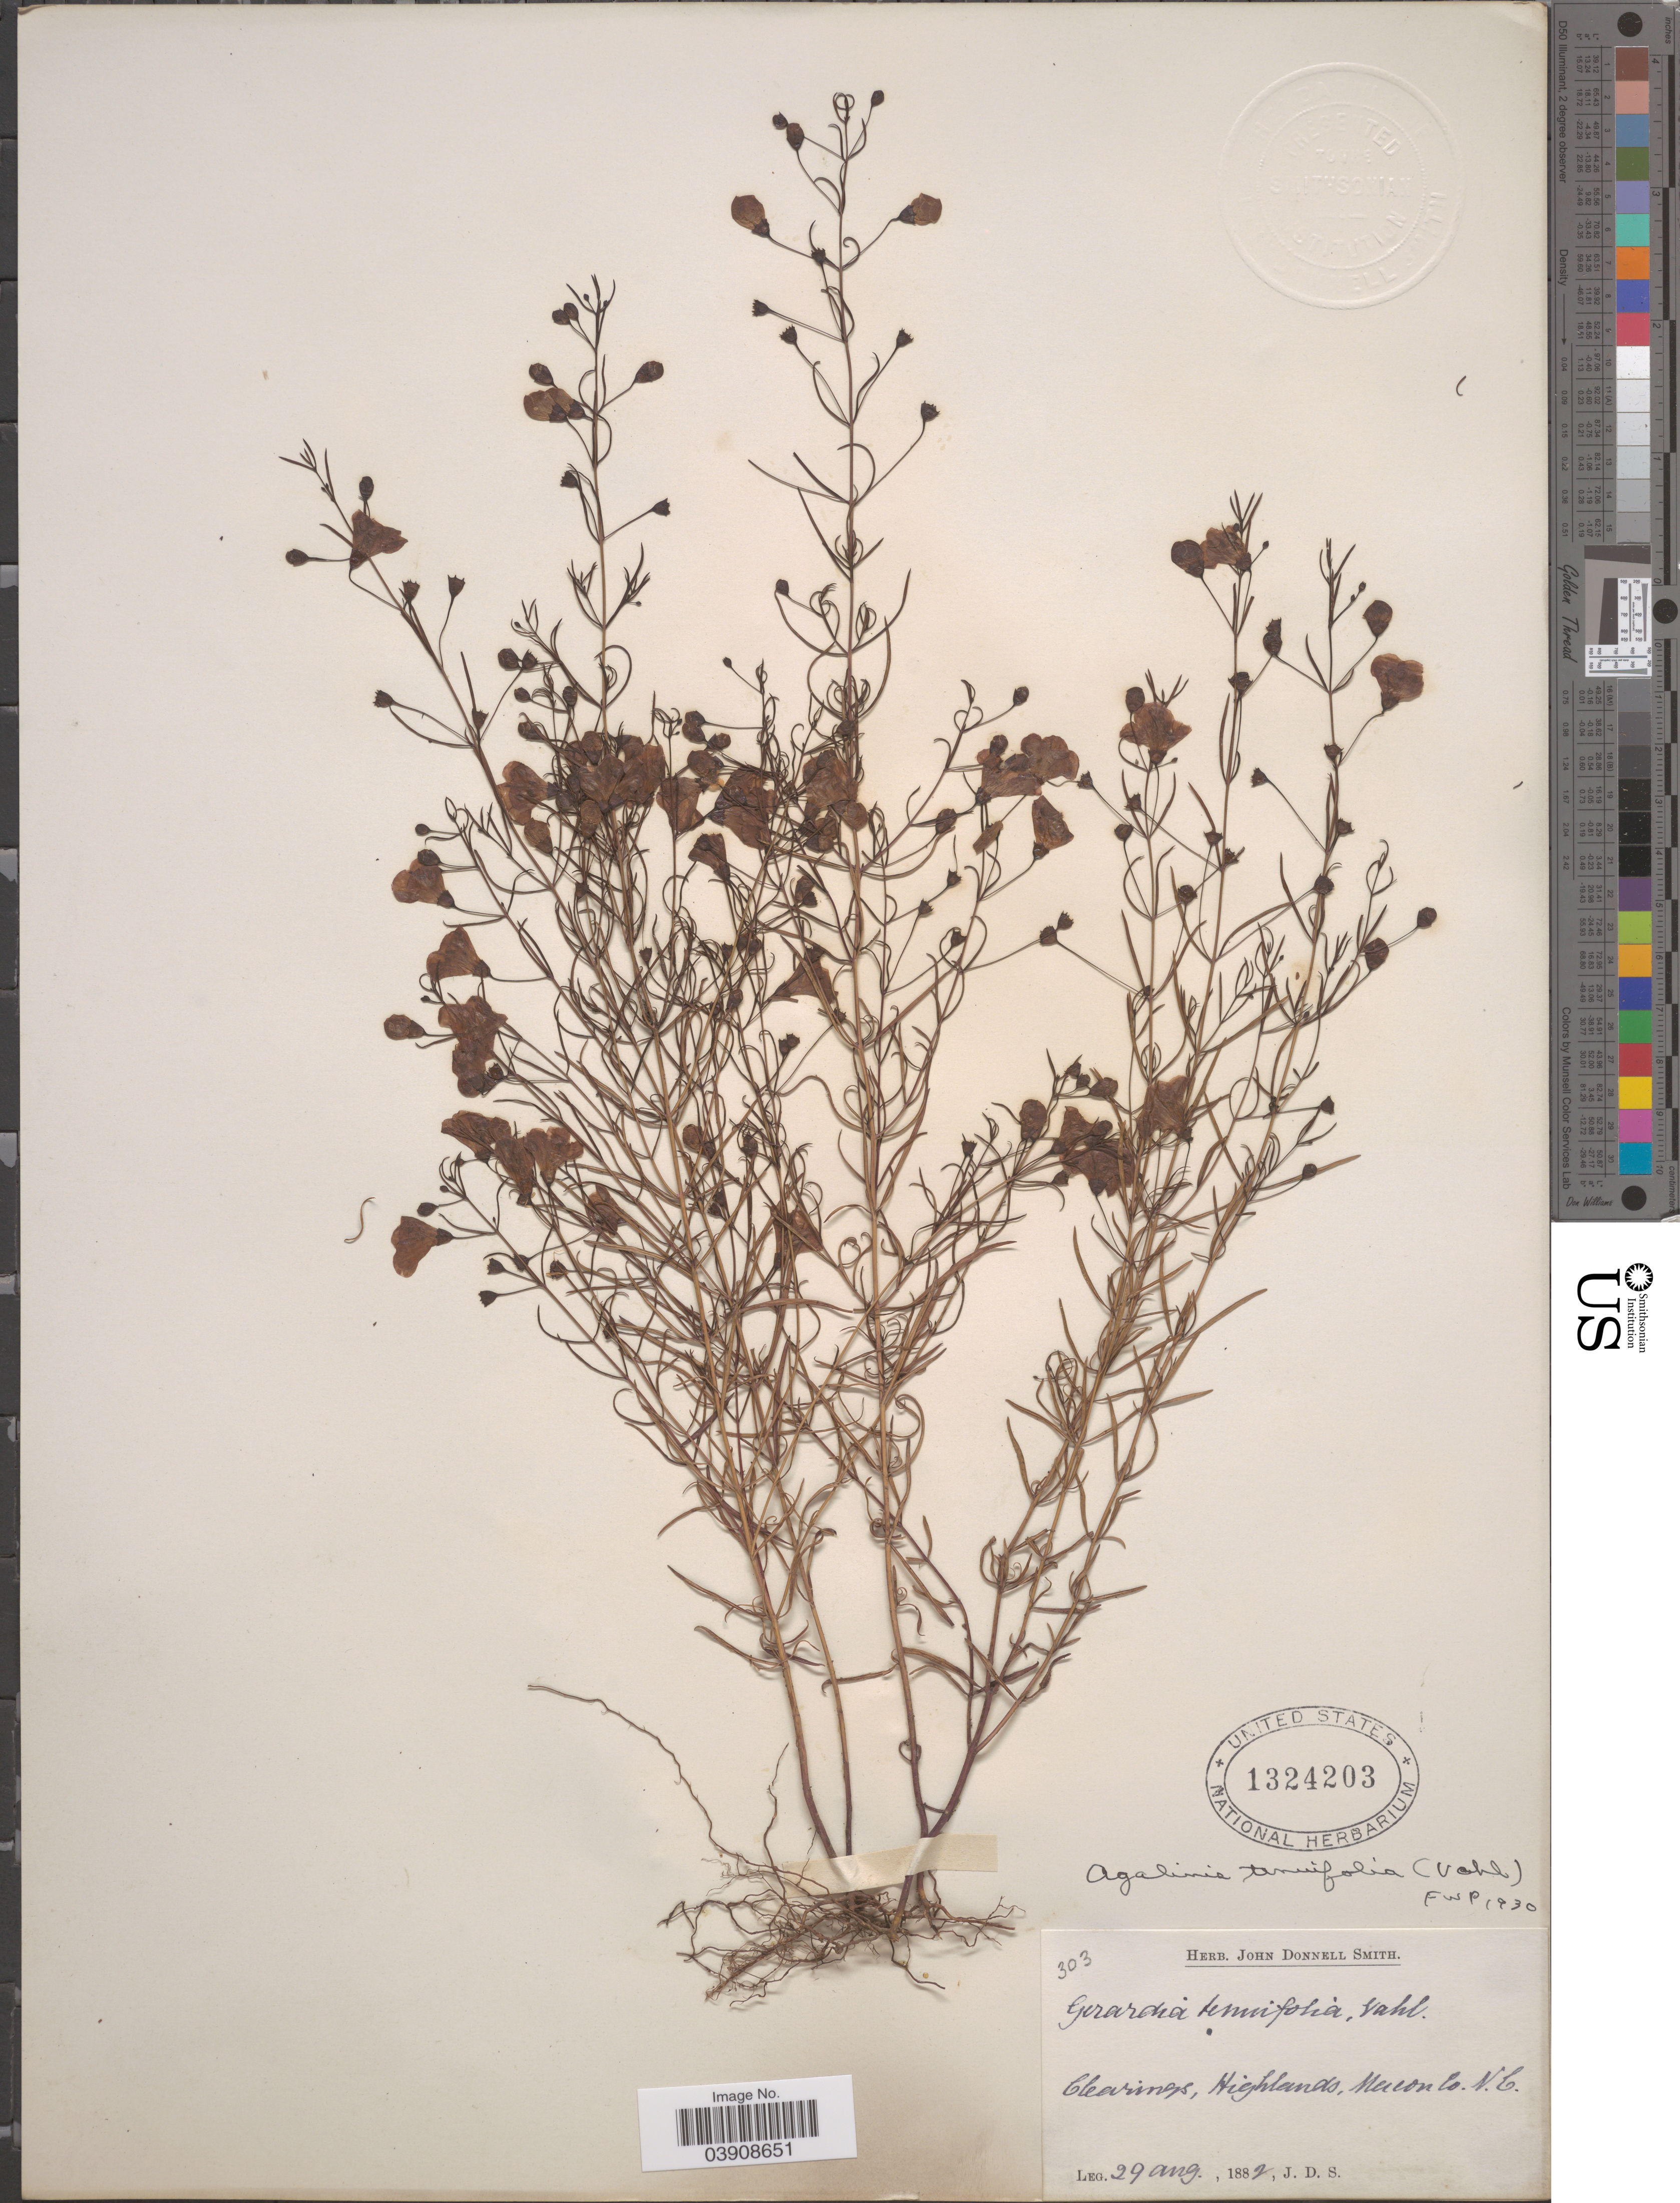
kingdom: Plantae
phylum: Tracheophyta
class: Magnoliopsida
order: Lamiales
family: Orobanchaceae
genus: Agalinis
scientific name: Agalinis tenuifolia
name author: (Vahl) Raf.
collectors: J. Donnell Smith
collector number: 303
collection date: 1882-08-29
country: United States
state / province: North Carolina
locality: Highlands, Macon Co.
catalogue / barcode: US 1324203